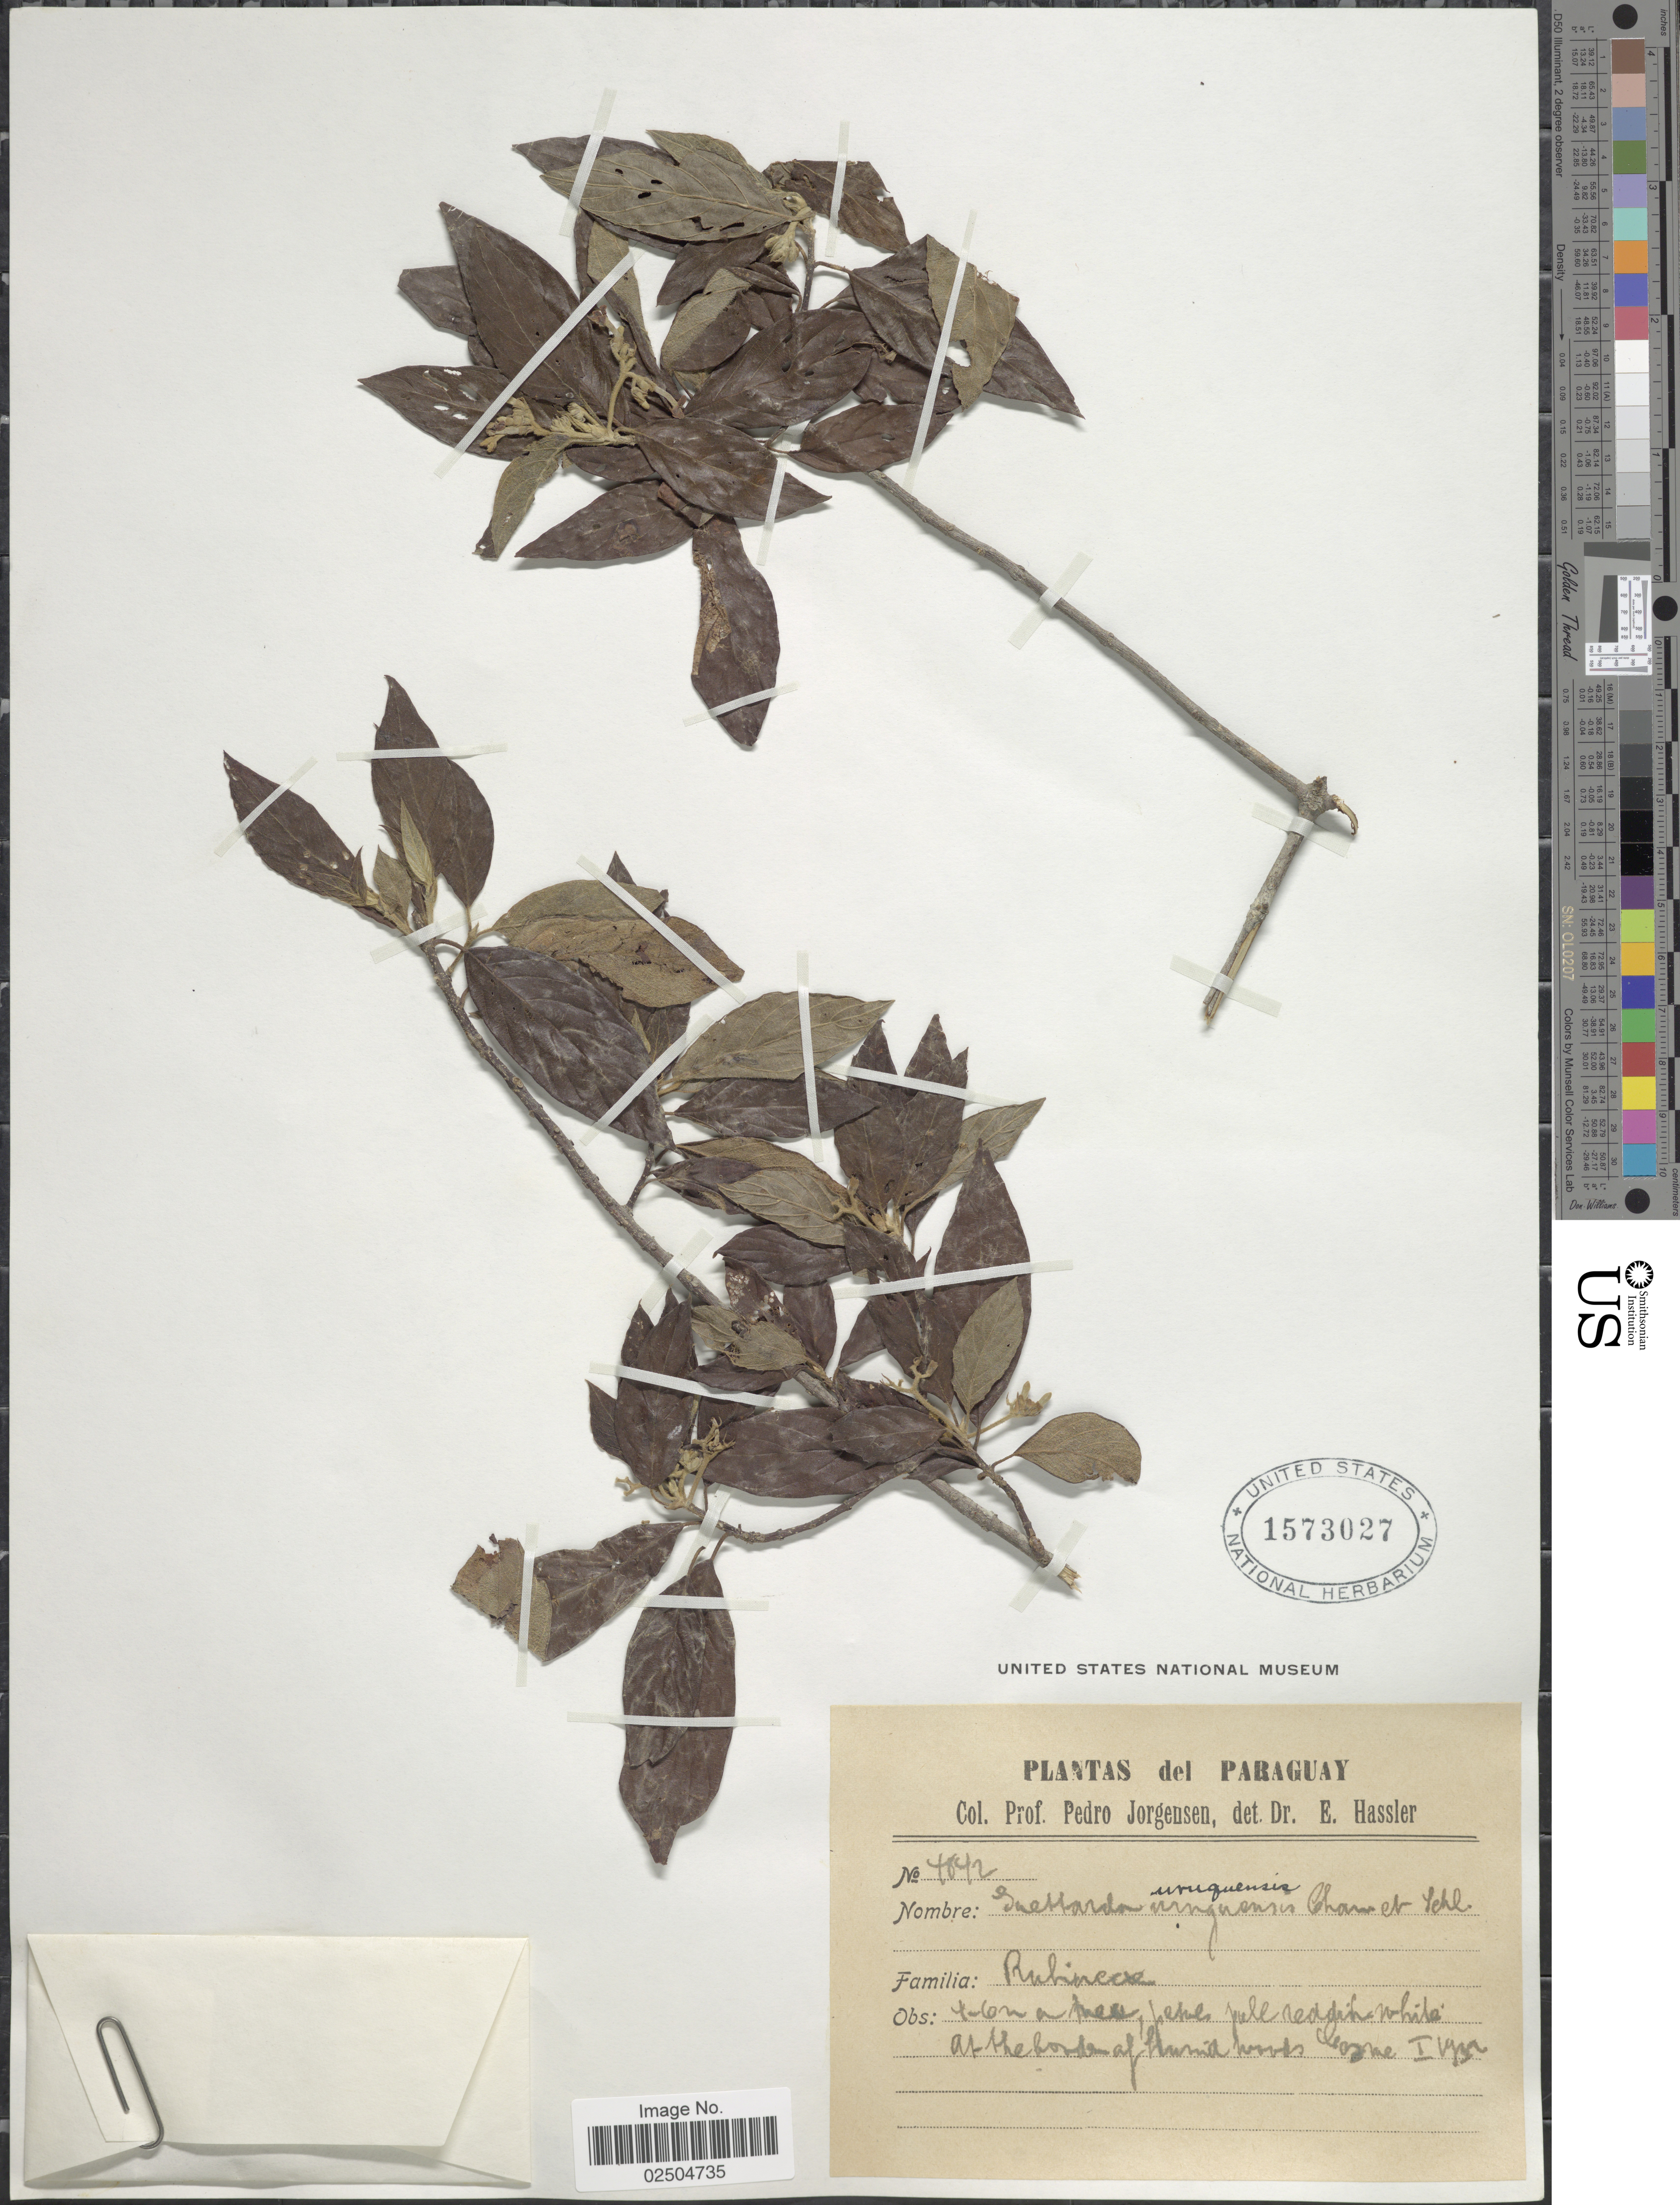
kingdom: Plantae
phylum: Tracheophyta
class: Magnoliopsida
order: Gentianales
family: Rubiaceae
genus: Guettarda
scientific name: Guettarda uruguensis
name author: Cham. & Schltdl.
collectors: P. Jörgensen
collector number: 4642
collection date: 1932-01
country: Paraguay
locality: At the border of humid woods cosne [interpreted]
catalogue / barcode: US 1573027